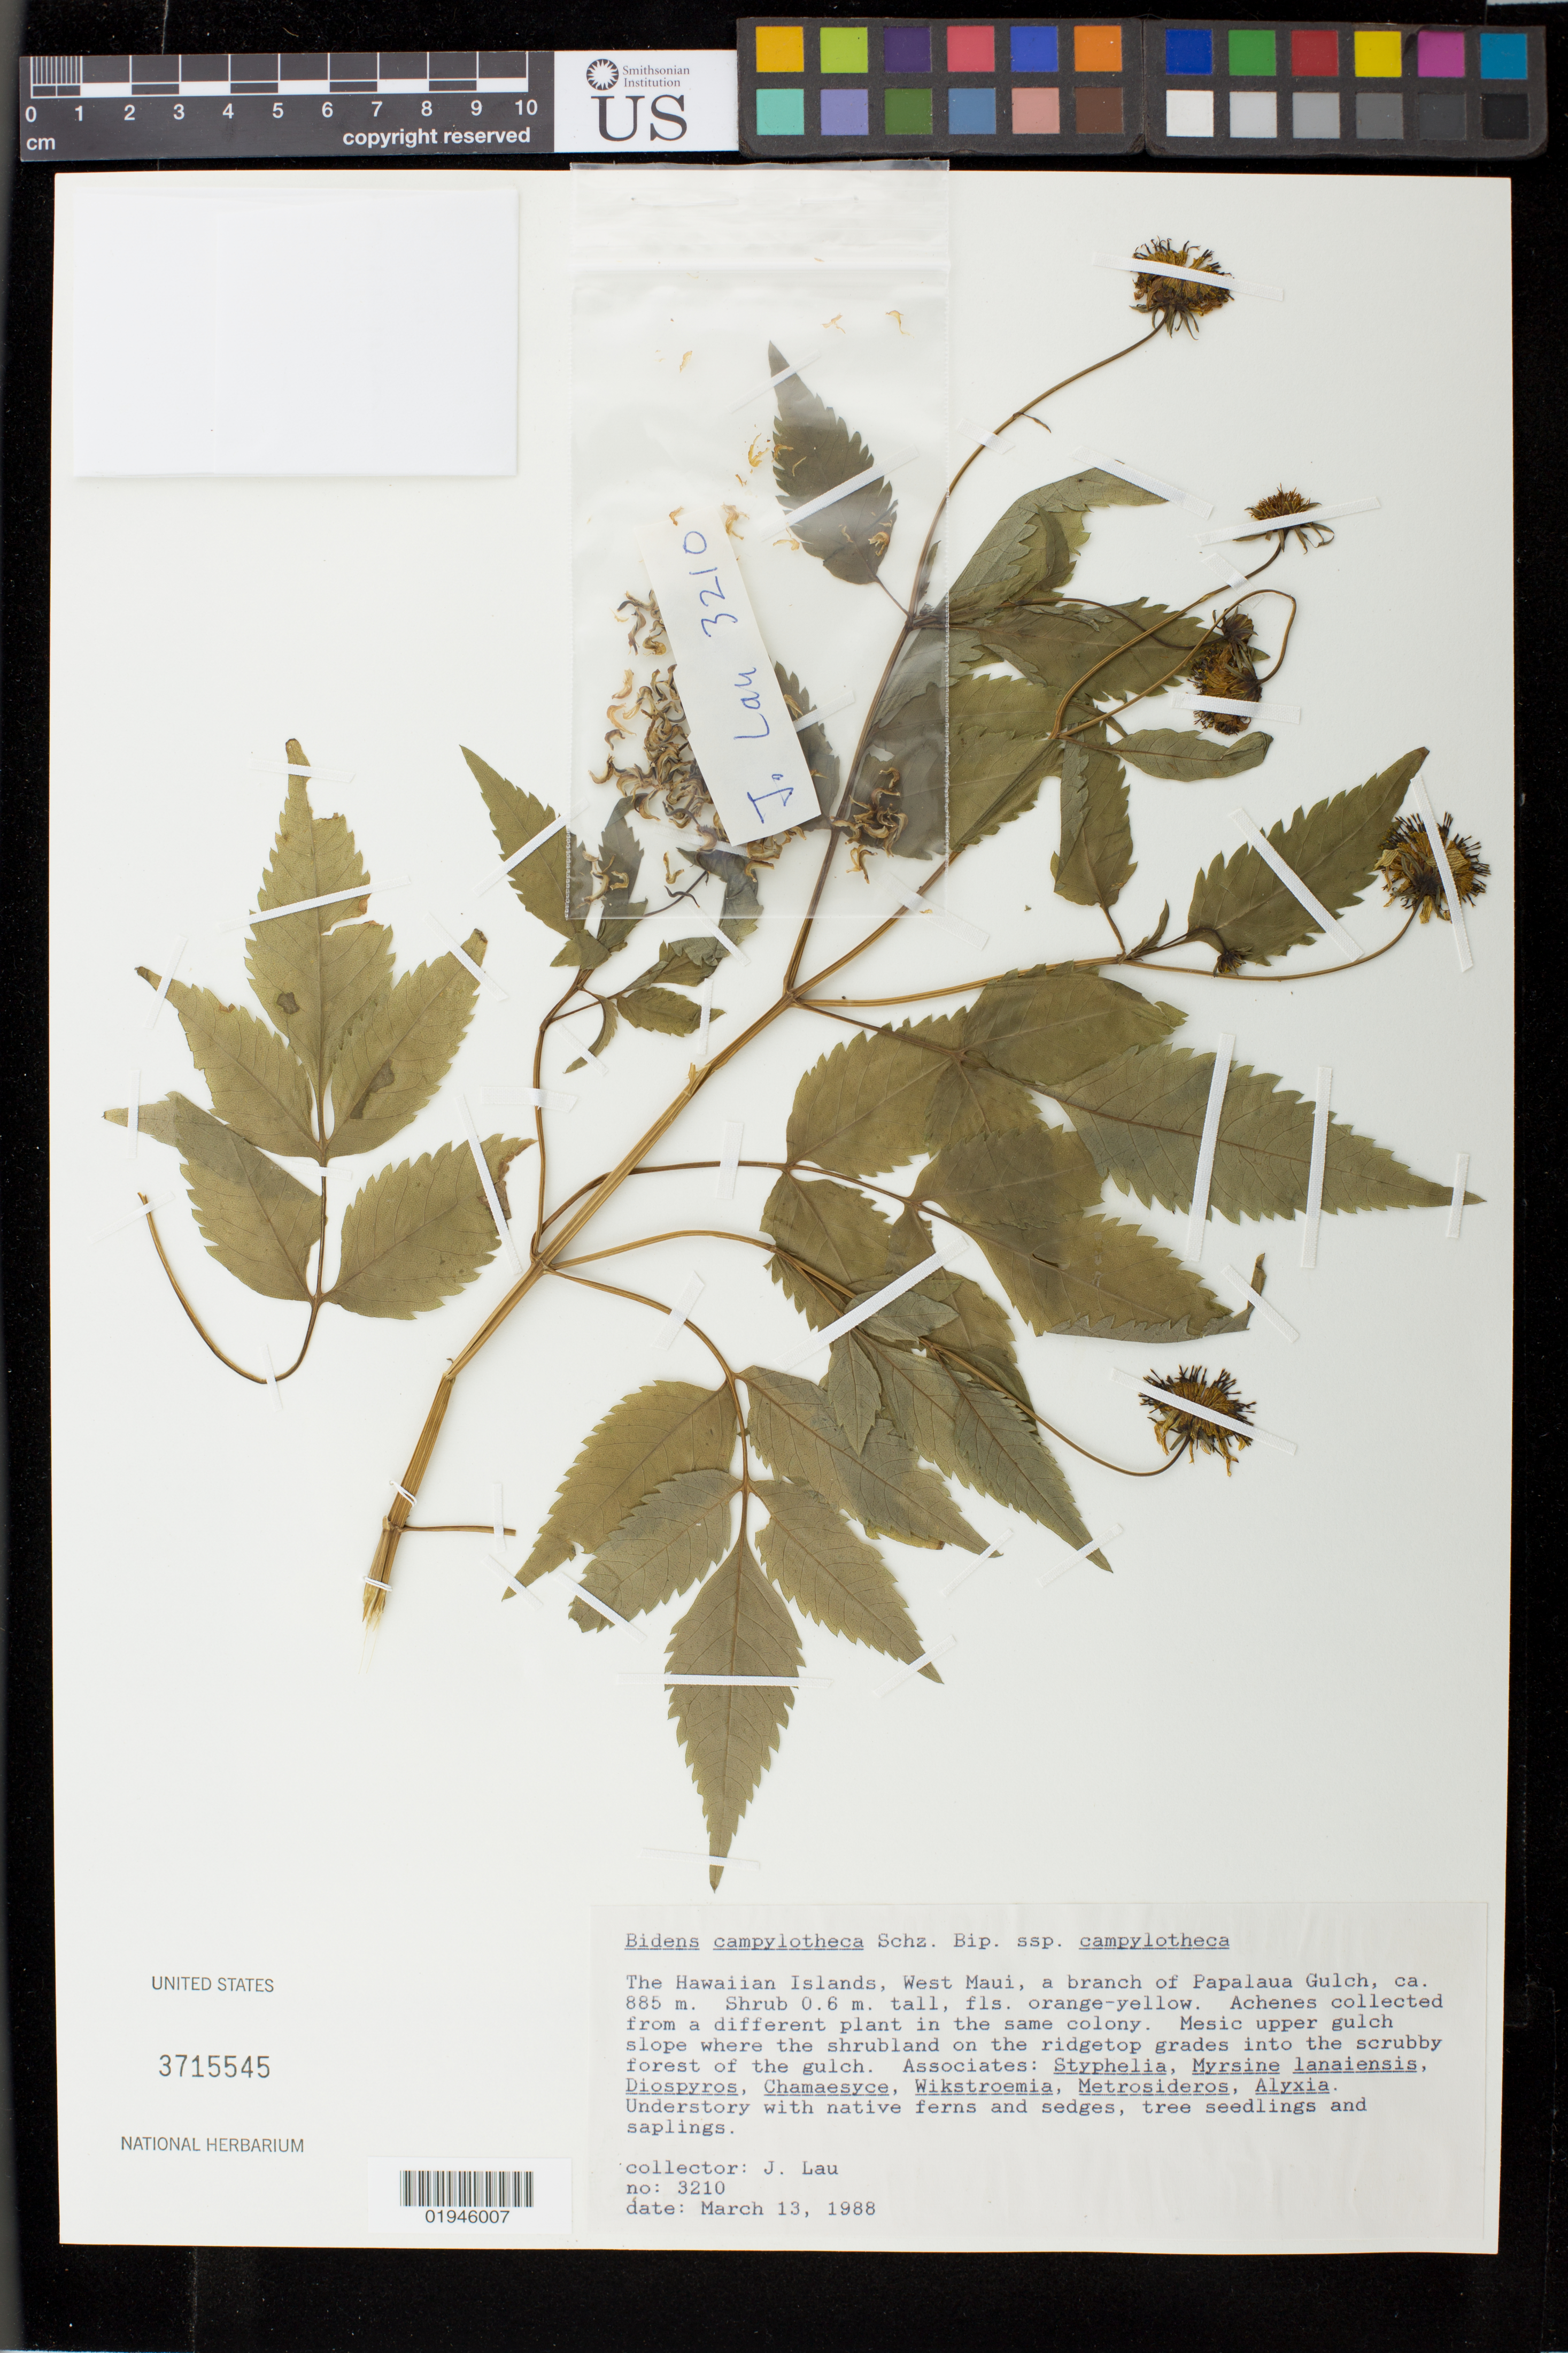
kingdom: Plantae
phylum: Tracheophyta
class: Magnoliopsida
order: Asterales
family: Asteraceae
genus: Bidens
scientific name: Bidens campylotheca subsp. campylotheca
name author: Sch. Bip.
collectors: J. Lau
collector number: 3210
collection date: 1988-03-13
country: United States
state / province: Hawaii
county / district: Maui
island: Maui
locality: West Maui, a branch of Papalaua Gulch,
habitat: Mesic upper gulch slope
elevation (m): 885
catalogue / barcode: US 3715545